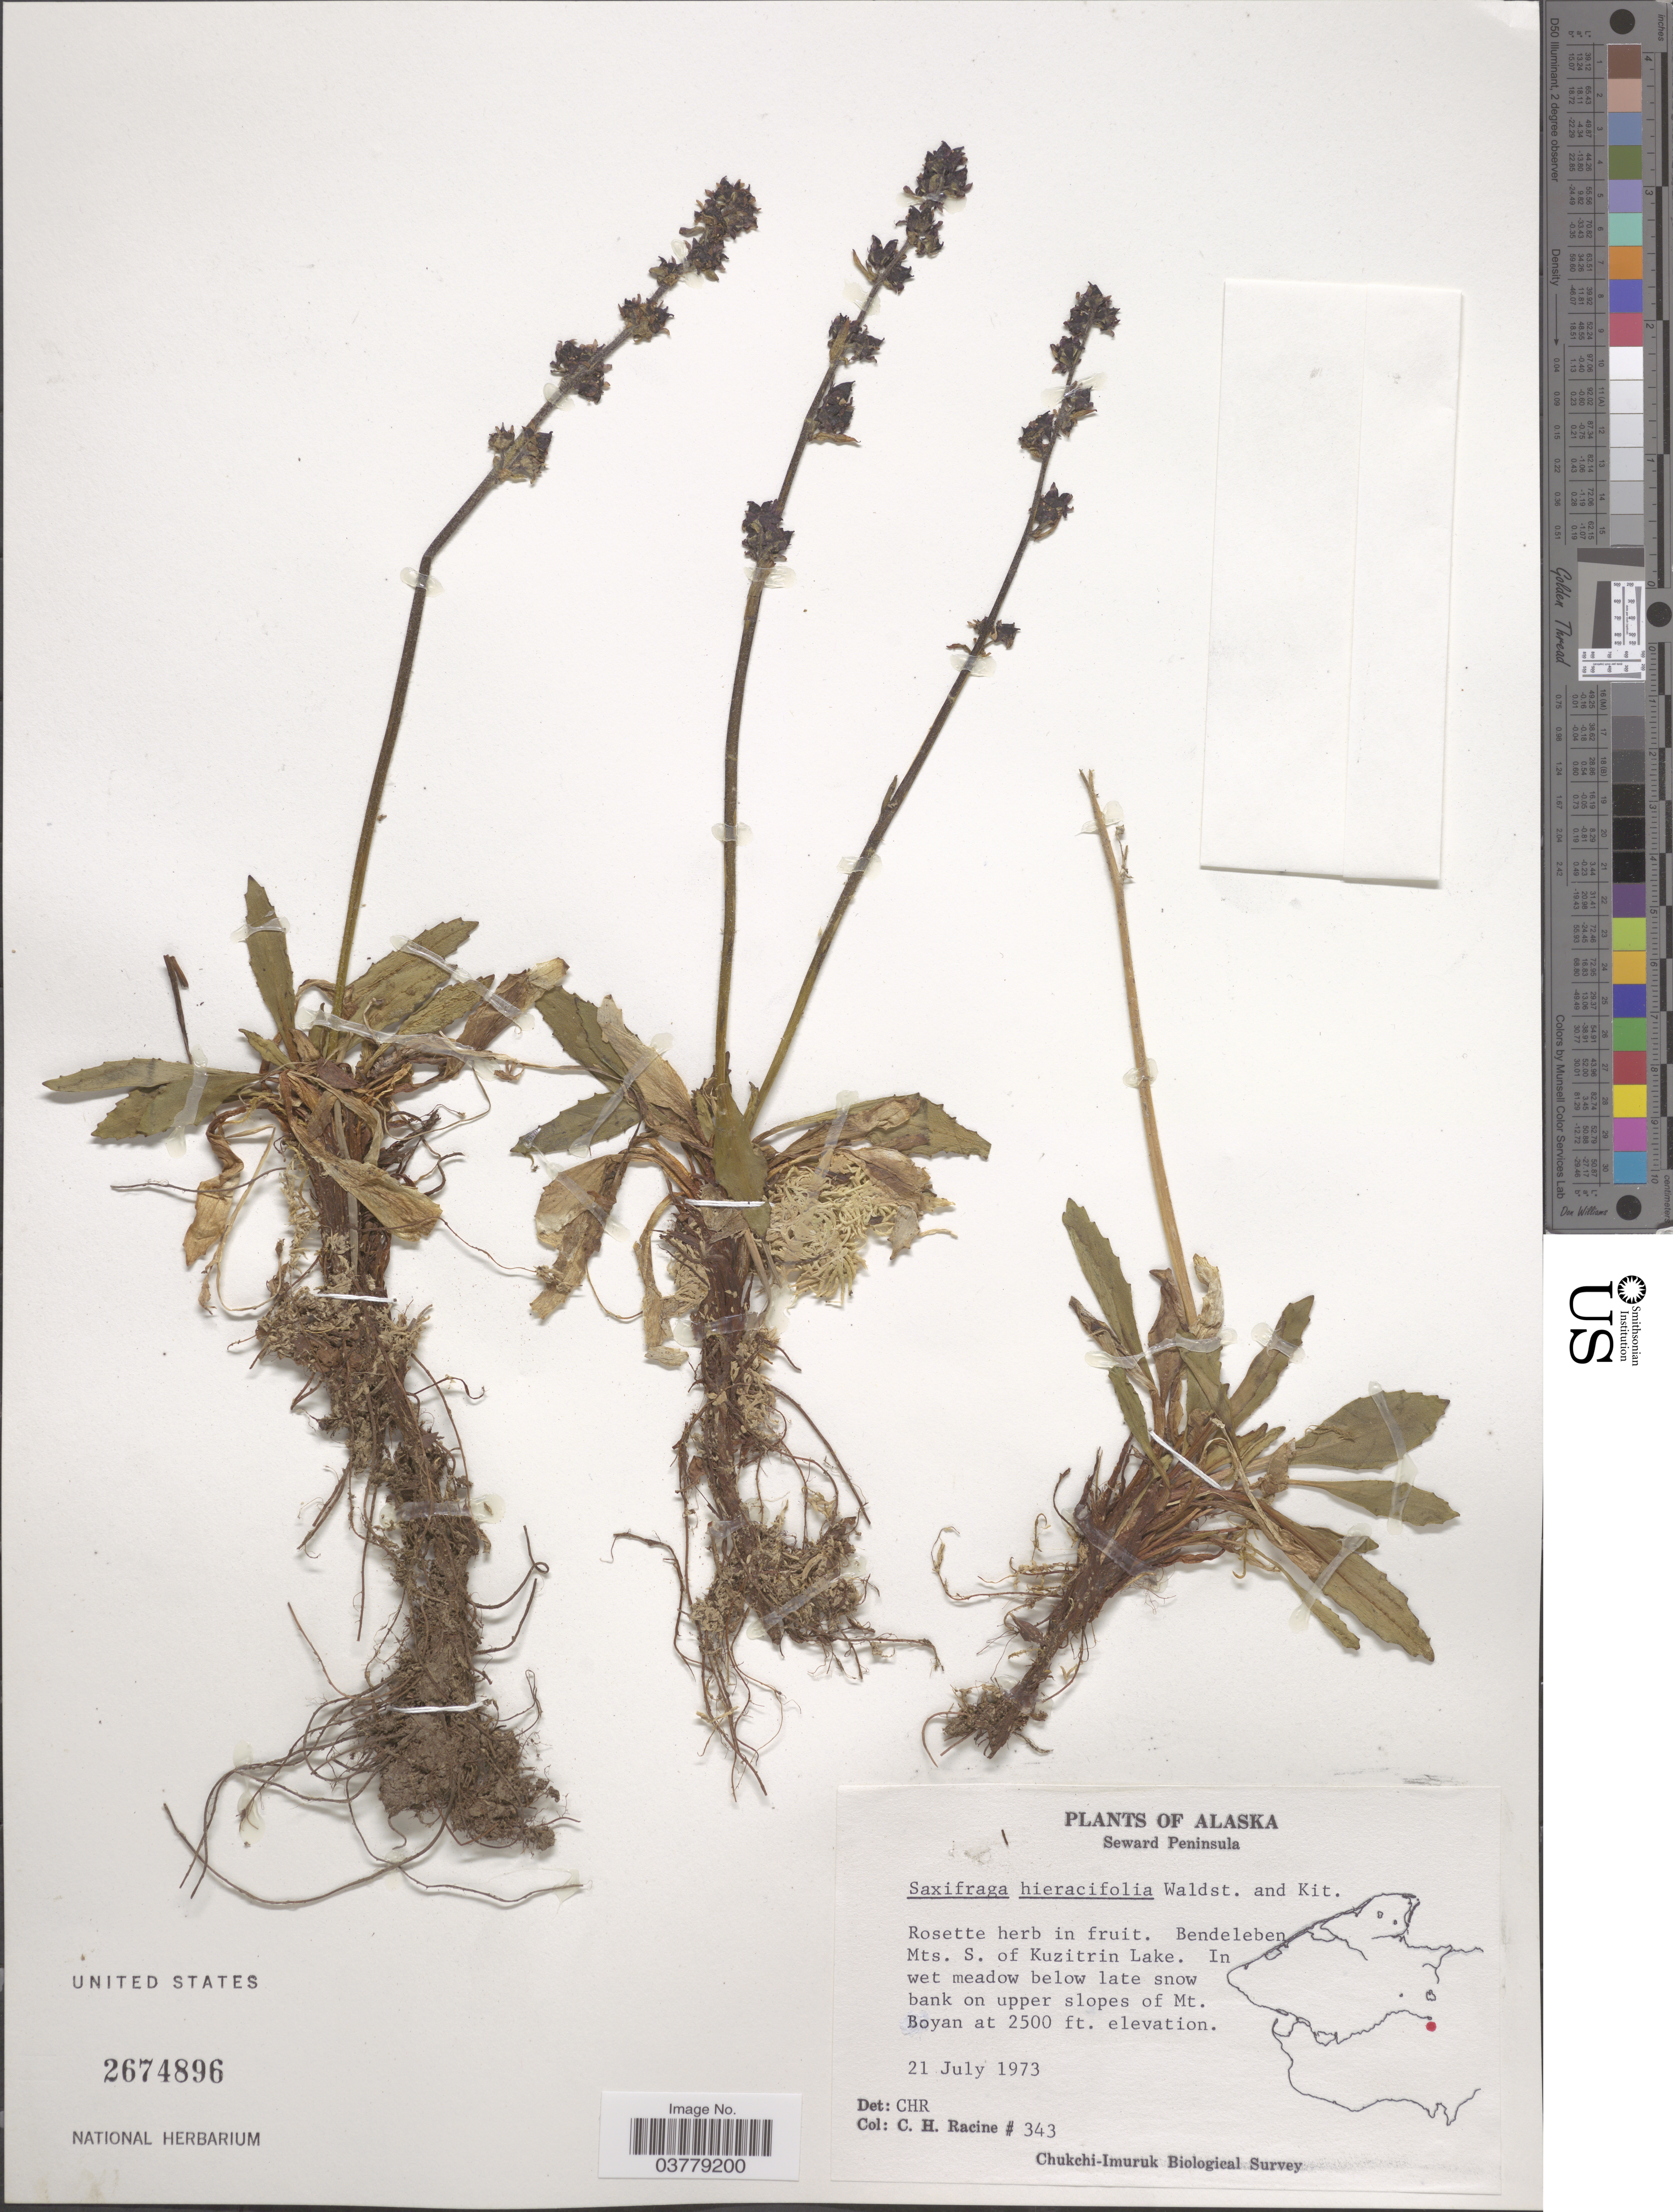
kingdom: Plantae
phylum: Tracheophyta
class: Magnoliopsida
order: Saxifragales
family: Saxifragaceae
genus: Micranthes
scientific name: Micranthes hieraciifolia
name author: (Waldst. & Kit. ex Willd.) Haw.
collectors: C. Racine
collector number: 343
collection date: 1973-07-21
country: United States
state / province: Alaska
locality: Seward Peninsula. Bendeleben Mts. S. of Kuzitrin Lake. In wet meadow below late snow bank on upper slopes of Mt. Boyan.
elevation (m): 762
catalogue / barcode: US 2674896